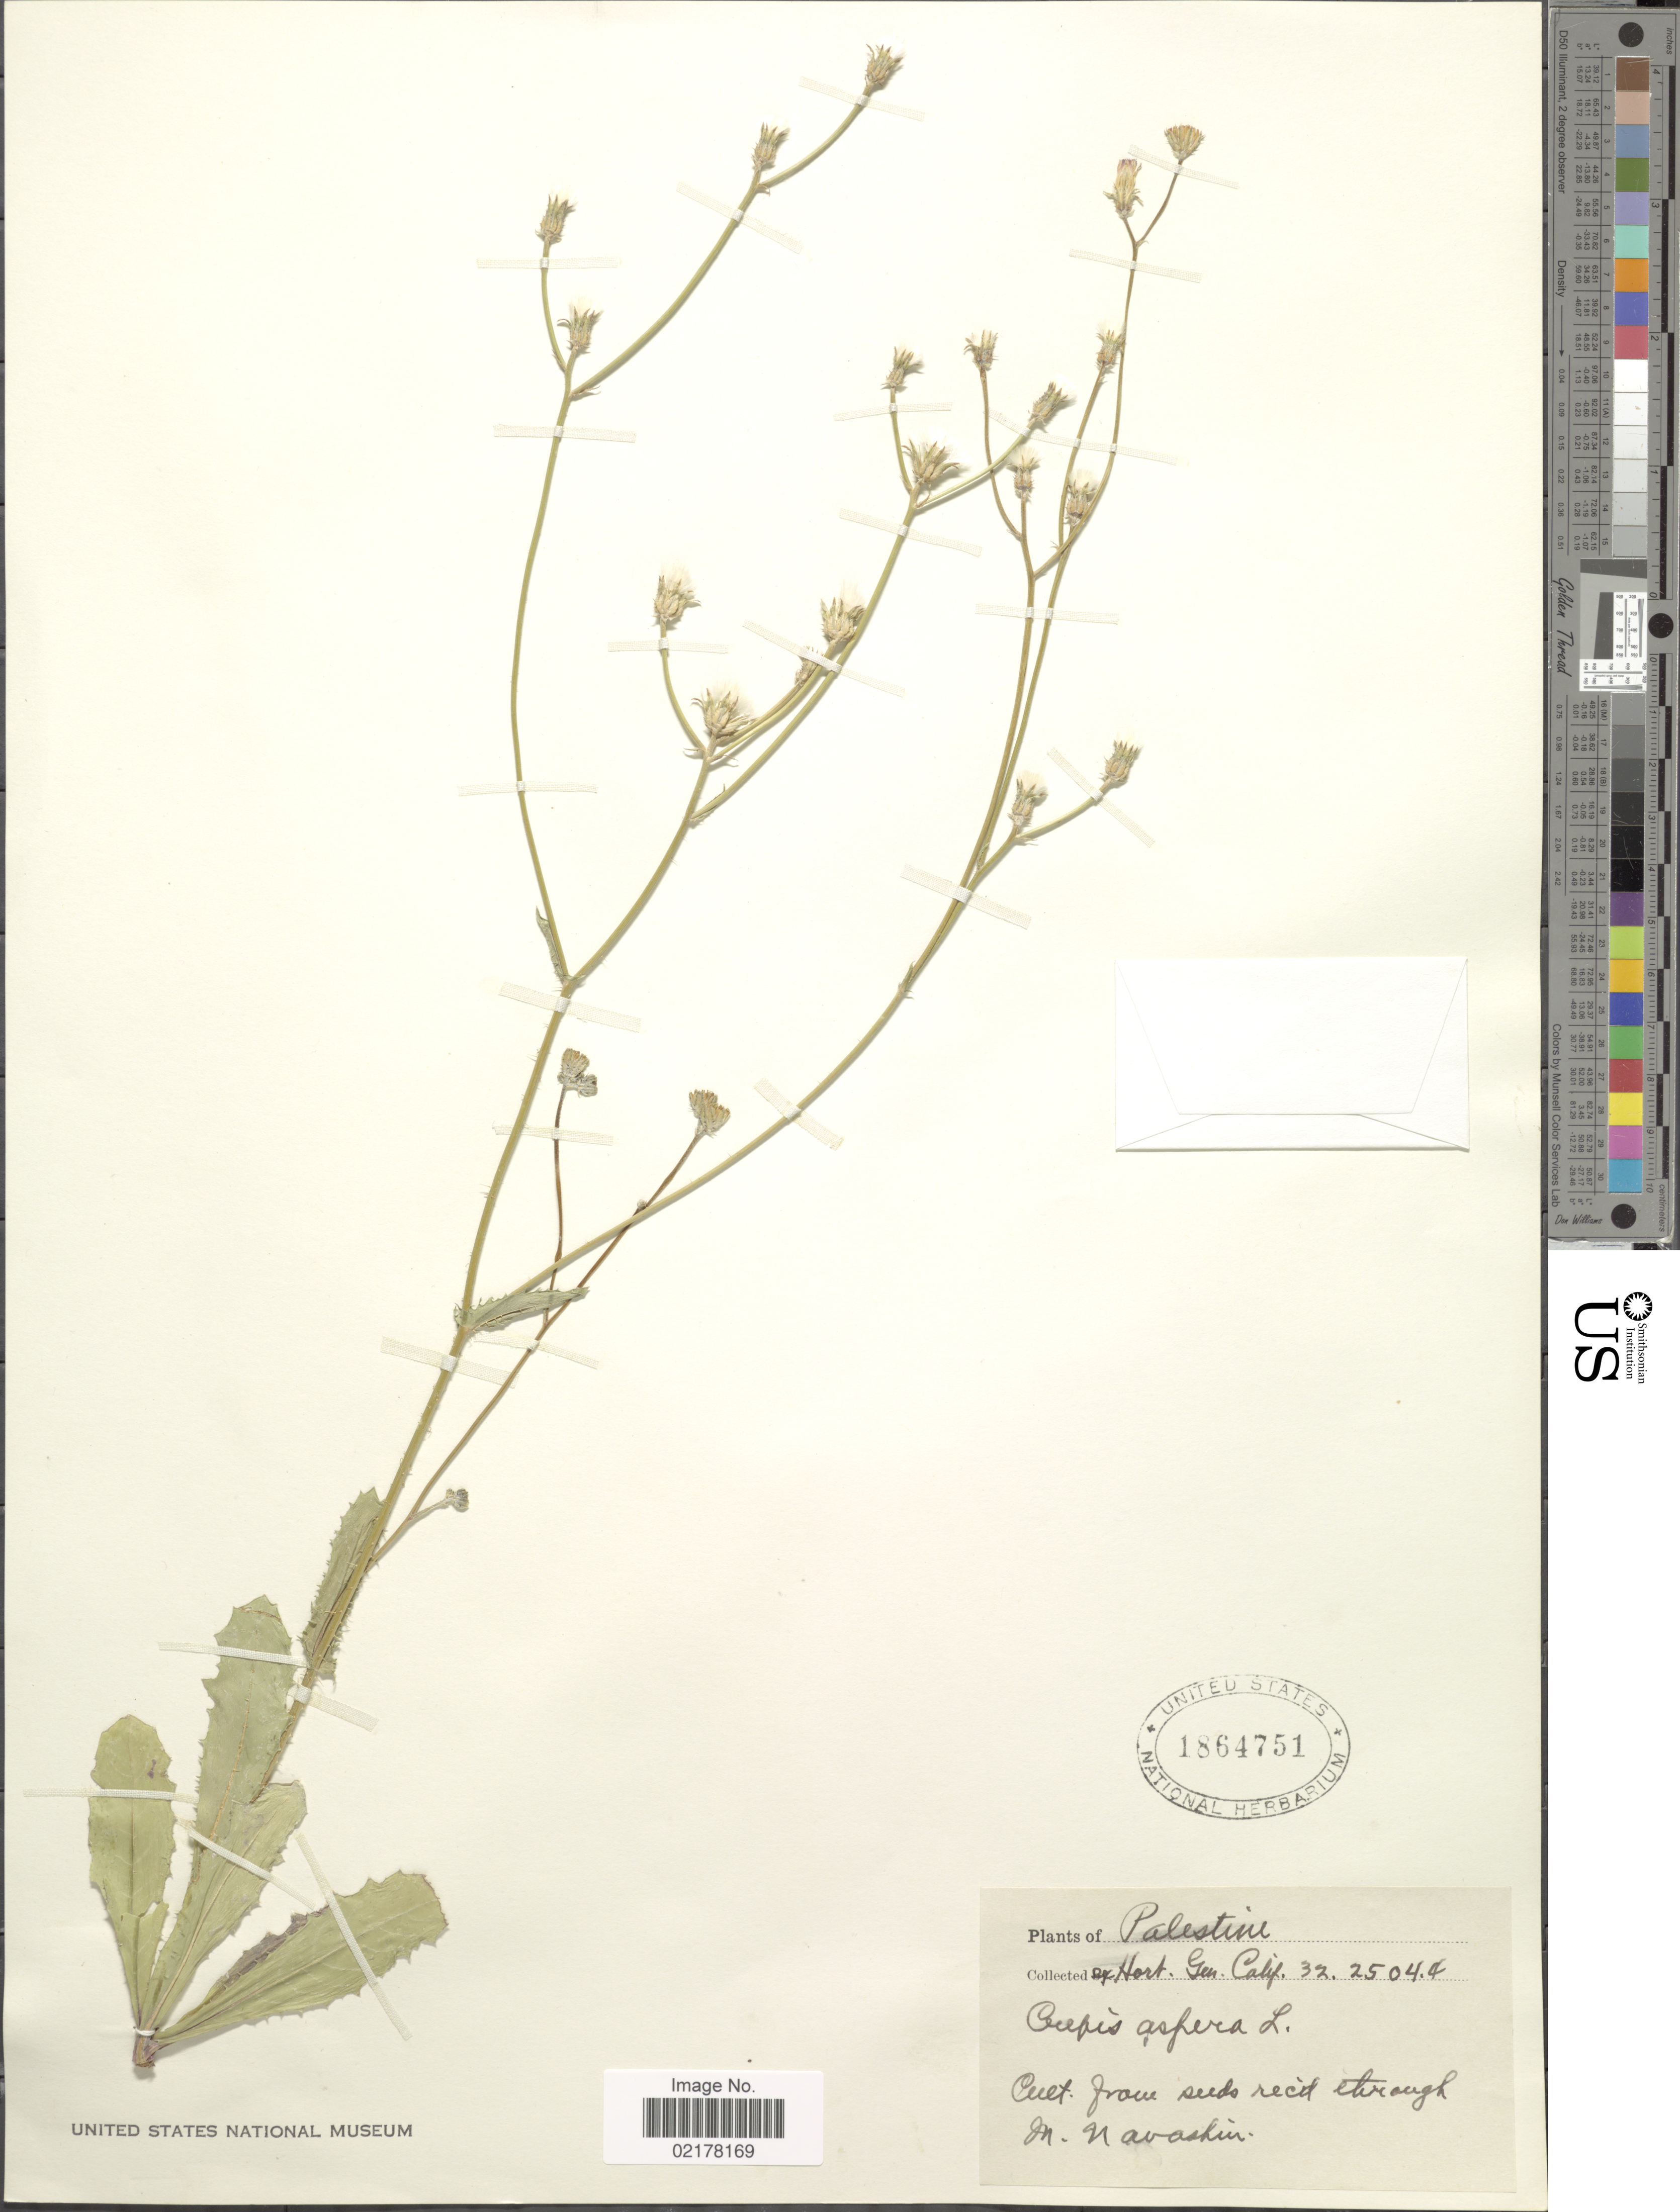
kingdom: Plantae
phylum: Tracheophyta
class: Magnoliopsida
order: Asterales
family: Asteraceae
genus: Crepis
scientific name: Crepis aspera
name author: L.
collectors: Hort. Gen. Calif.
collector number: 3225044?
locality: Palestine [unsure placement]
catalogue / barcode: US 1864751